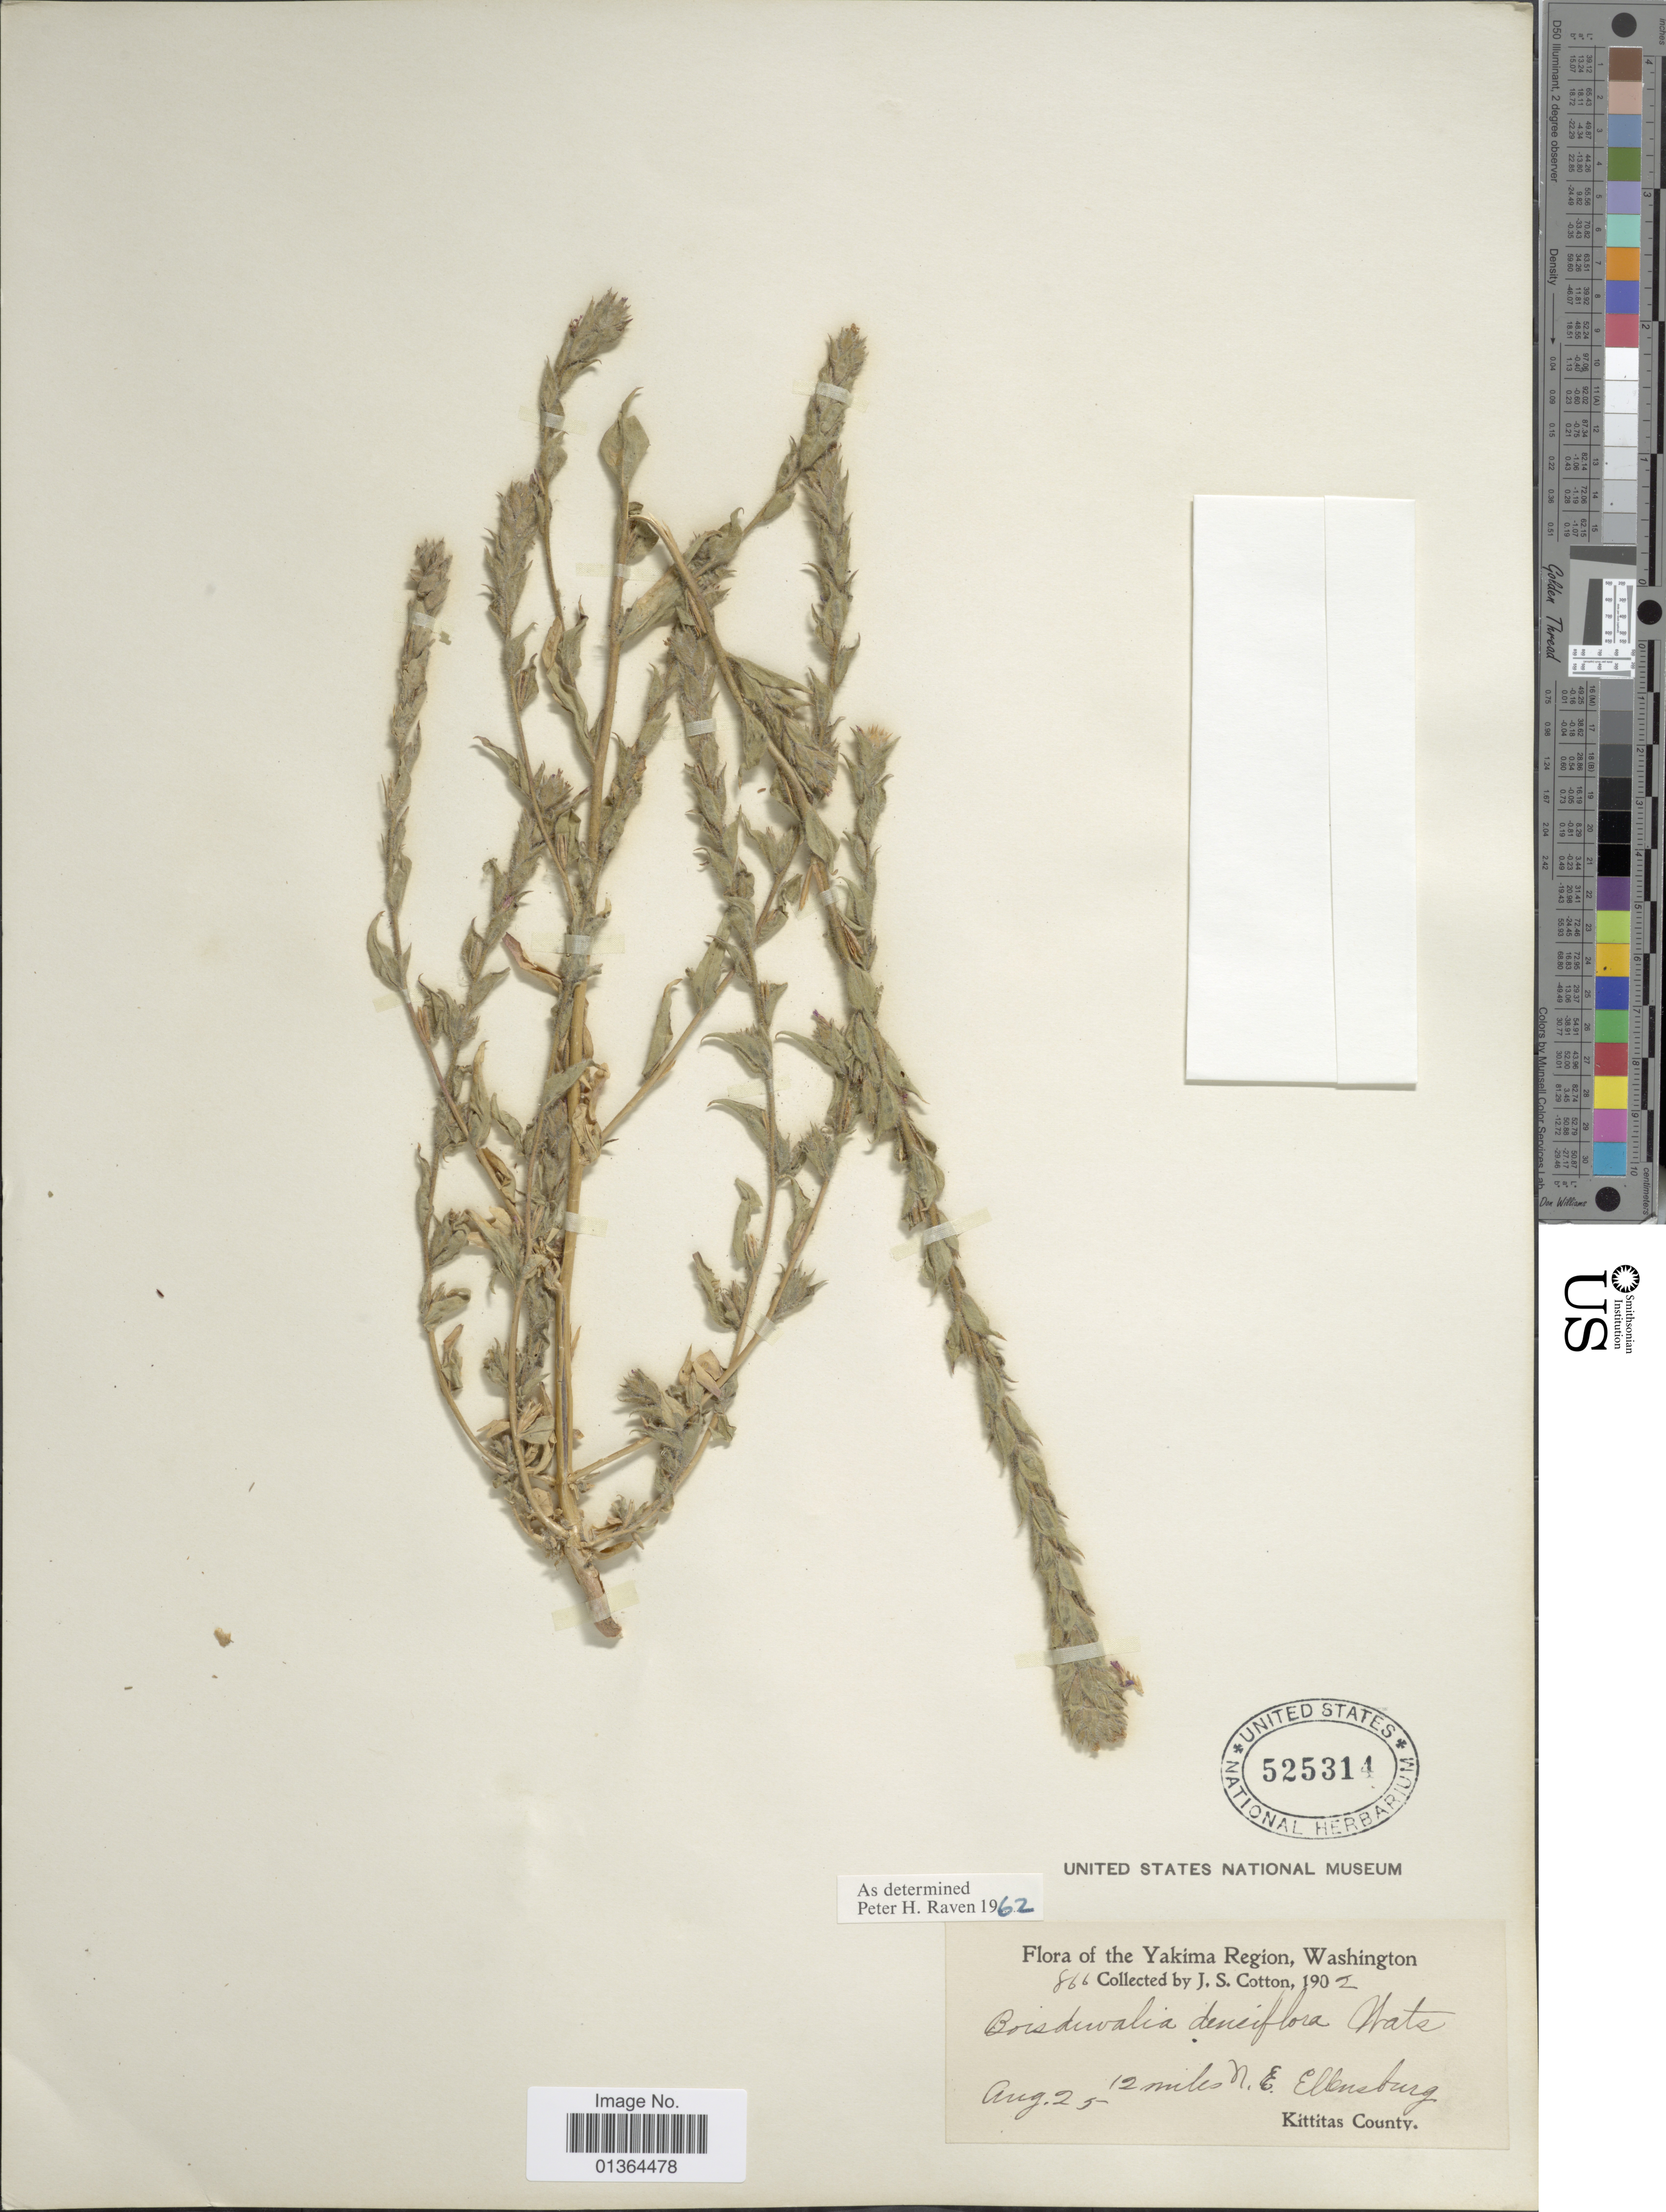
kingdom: Plantae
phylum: Tracheophyta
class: Magnoliopsida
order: Myrtales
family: Onagraceae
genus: Epilobium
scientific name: Epilobium densiflorum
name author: (Lindl.) Hoch & P.H. Raven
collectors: J. S. Cotton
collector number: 866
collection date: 1902-08-25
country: United States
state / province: Washington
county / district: Kittitas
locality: Yakima Region, 12 miles N.E. Ellensburg , Kittitas County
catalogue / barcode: US 525314